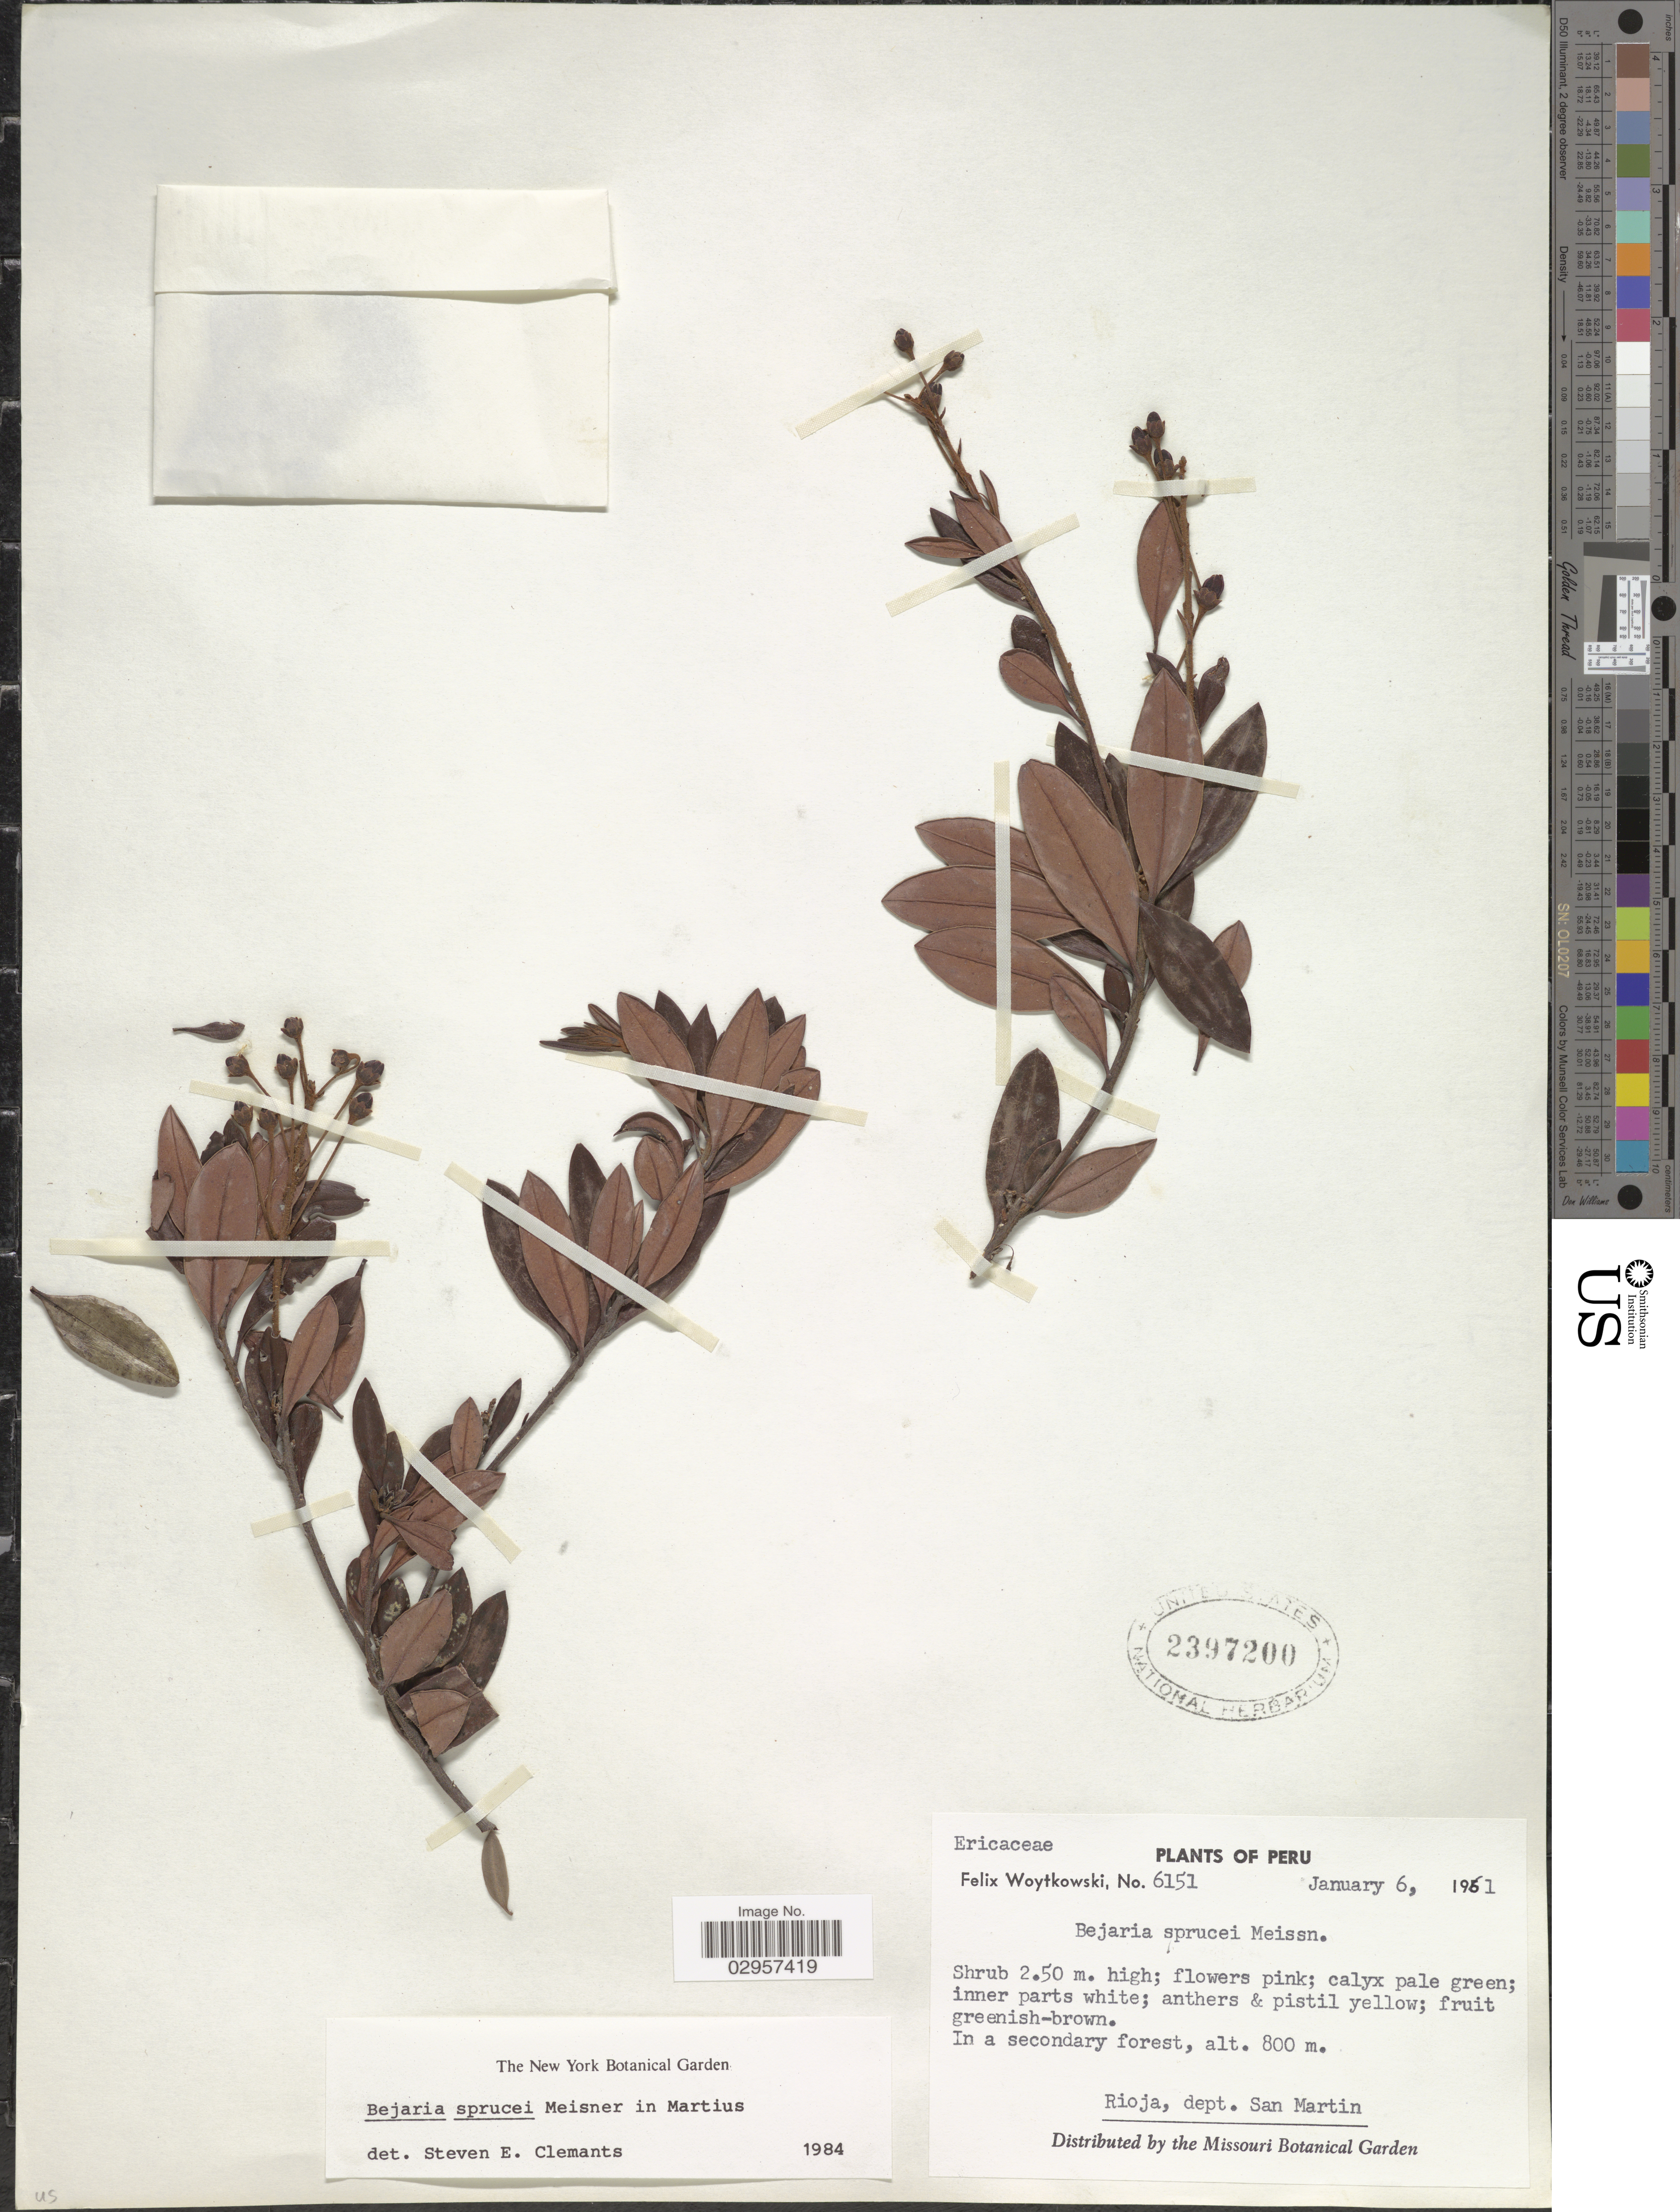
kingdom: Plantae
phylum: Tracheophyta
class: Magnoliopsida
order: Ericales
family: Ericaceae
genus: Befaria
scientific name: Befaria sprucei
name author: Meisn.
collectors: F. Woytkowski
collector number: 6151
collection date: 1961-01-06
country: Peru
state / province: San Martín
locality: Rioja, dept. San Martin, In a secondary forest.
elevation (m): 800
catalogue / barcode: US 2397200